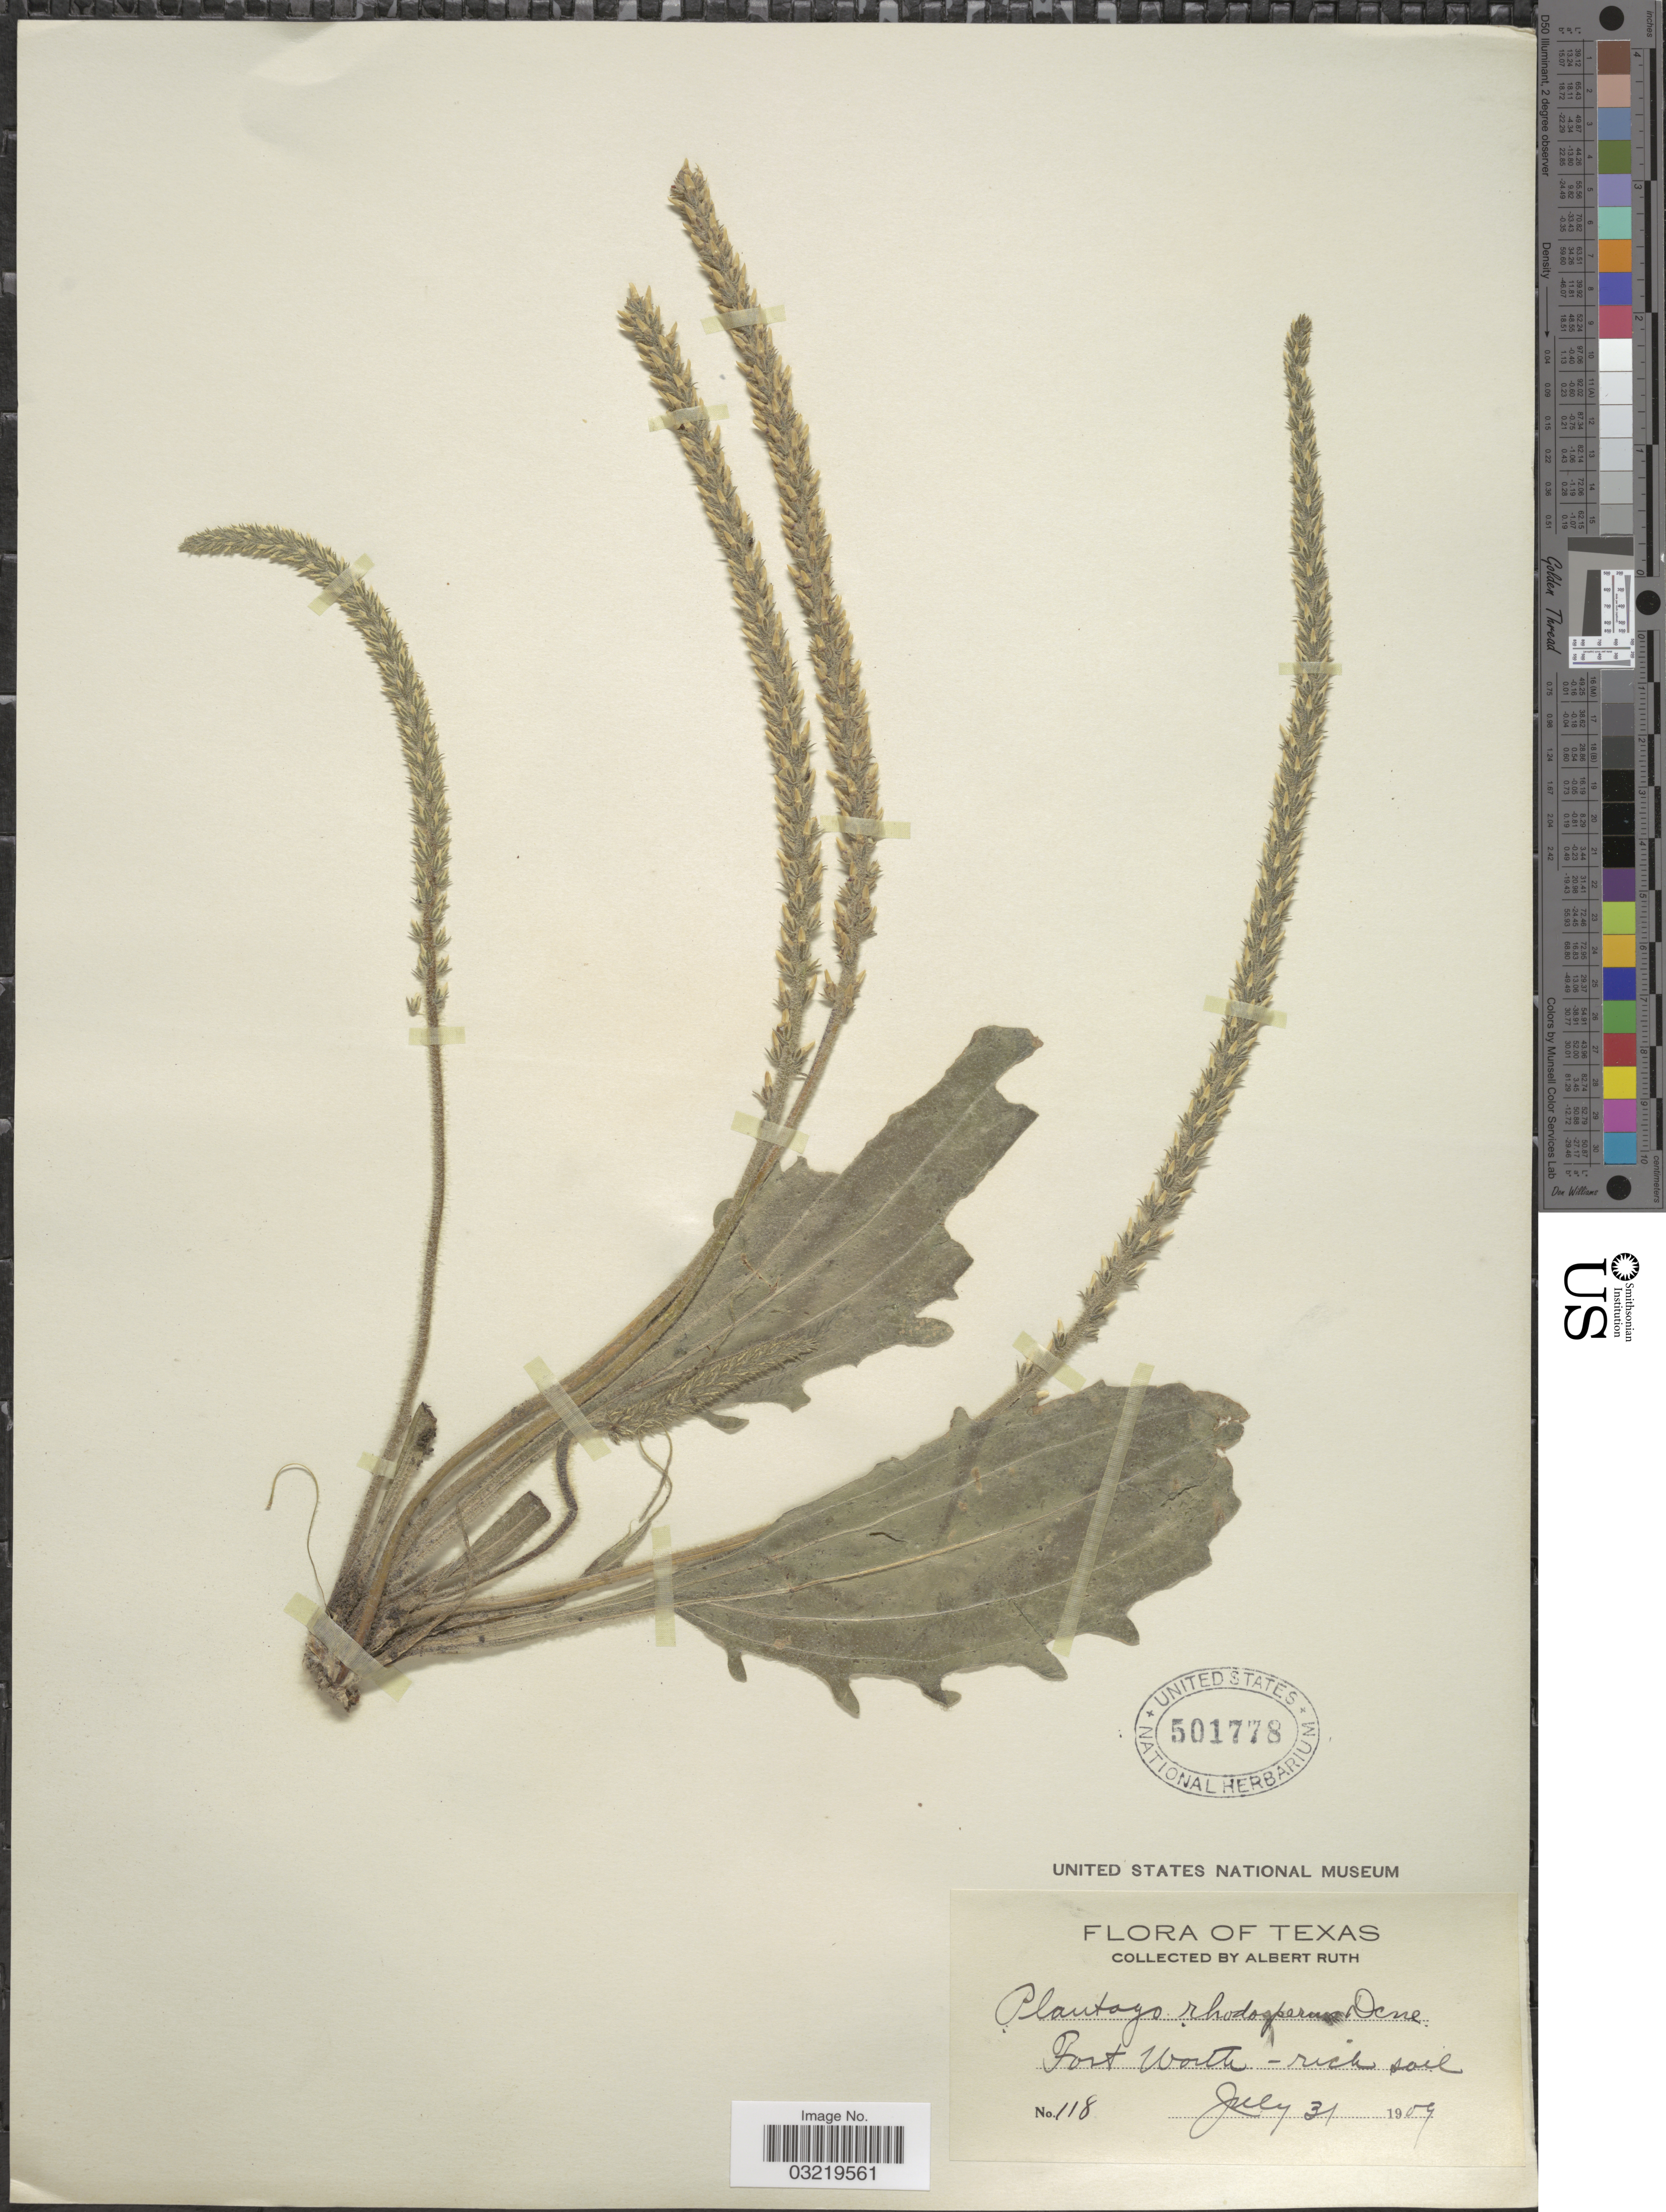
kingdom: Plantae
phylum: Tracheophyta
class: Magnoliopsida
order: Lamiales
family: Plantaginaceae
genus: Plantago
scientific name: Plantago rhodosperma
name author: Decne.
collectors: A. Ruth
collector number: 118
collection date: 1909-07-31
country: United States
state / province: Texas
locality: Fort Worth.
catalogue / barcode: US 501778